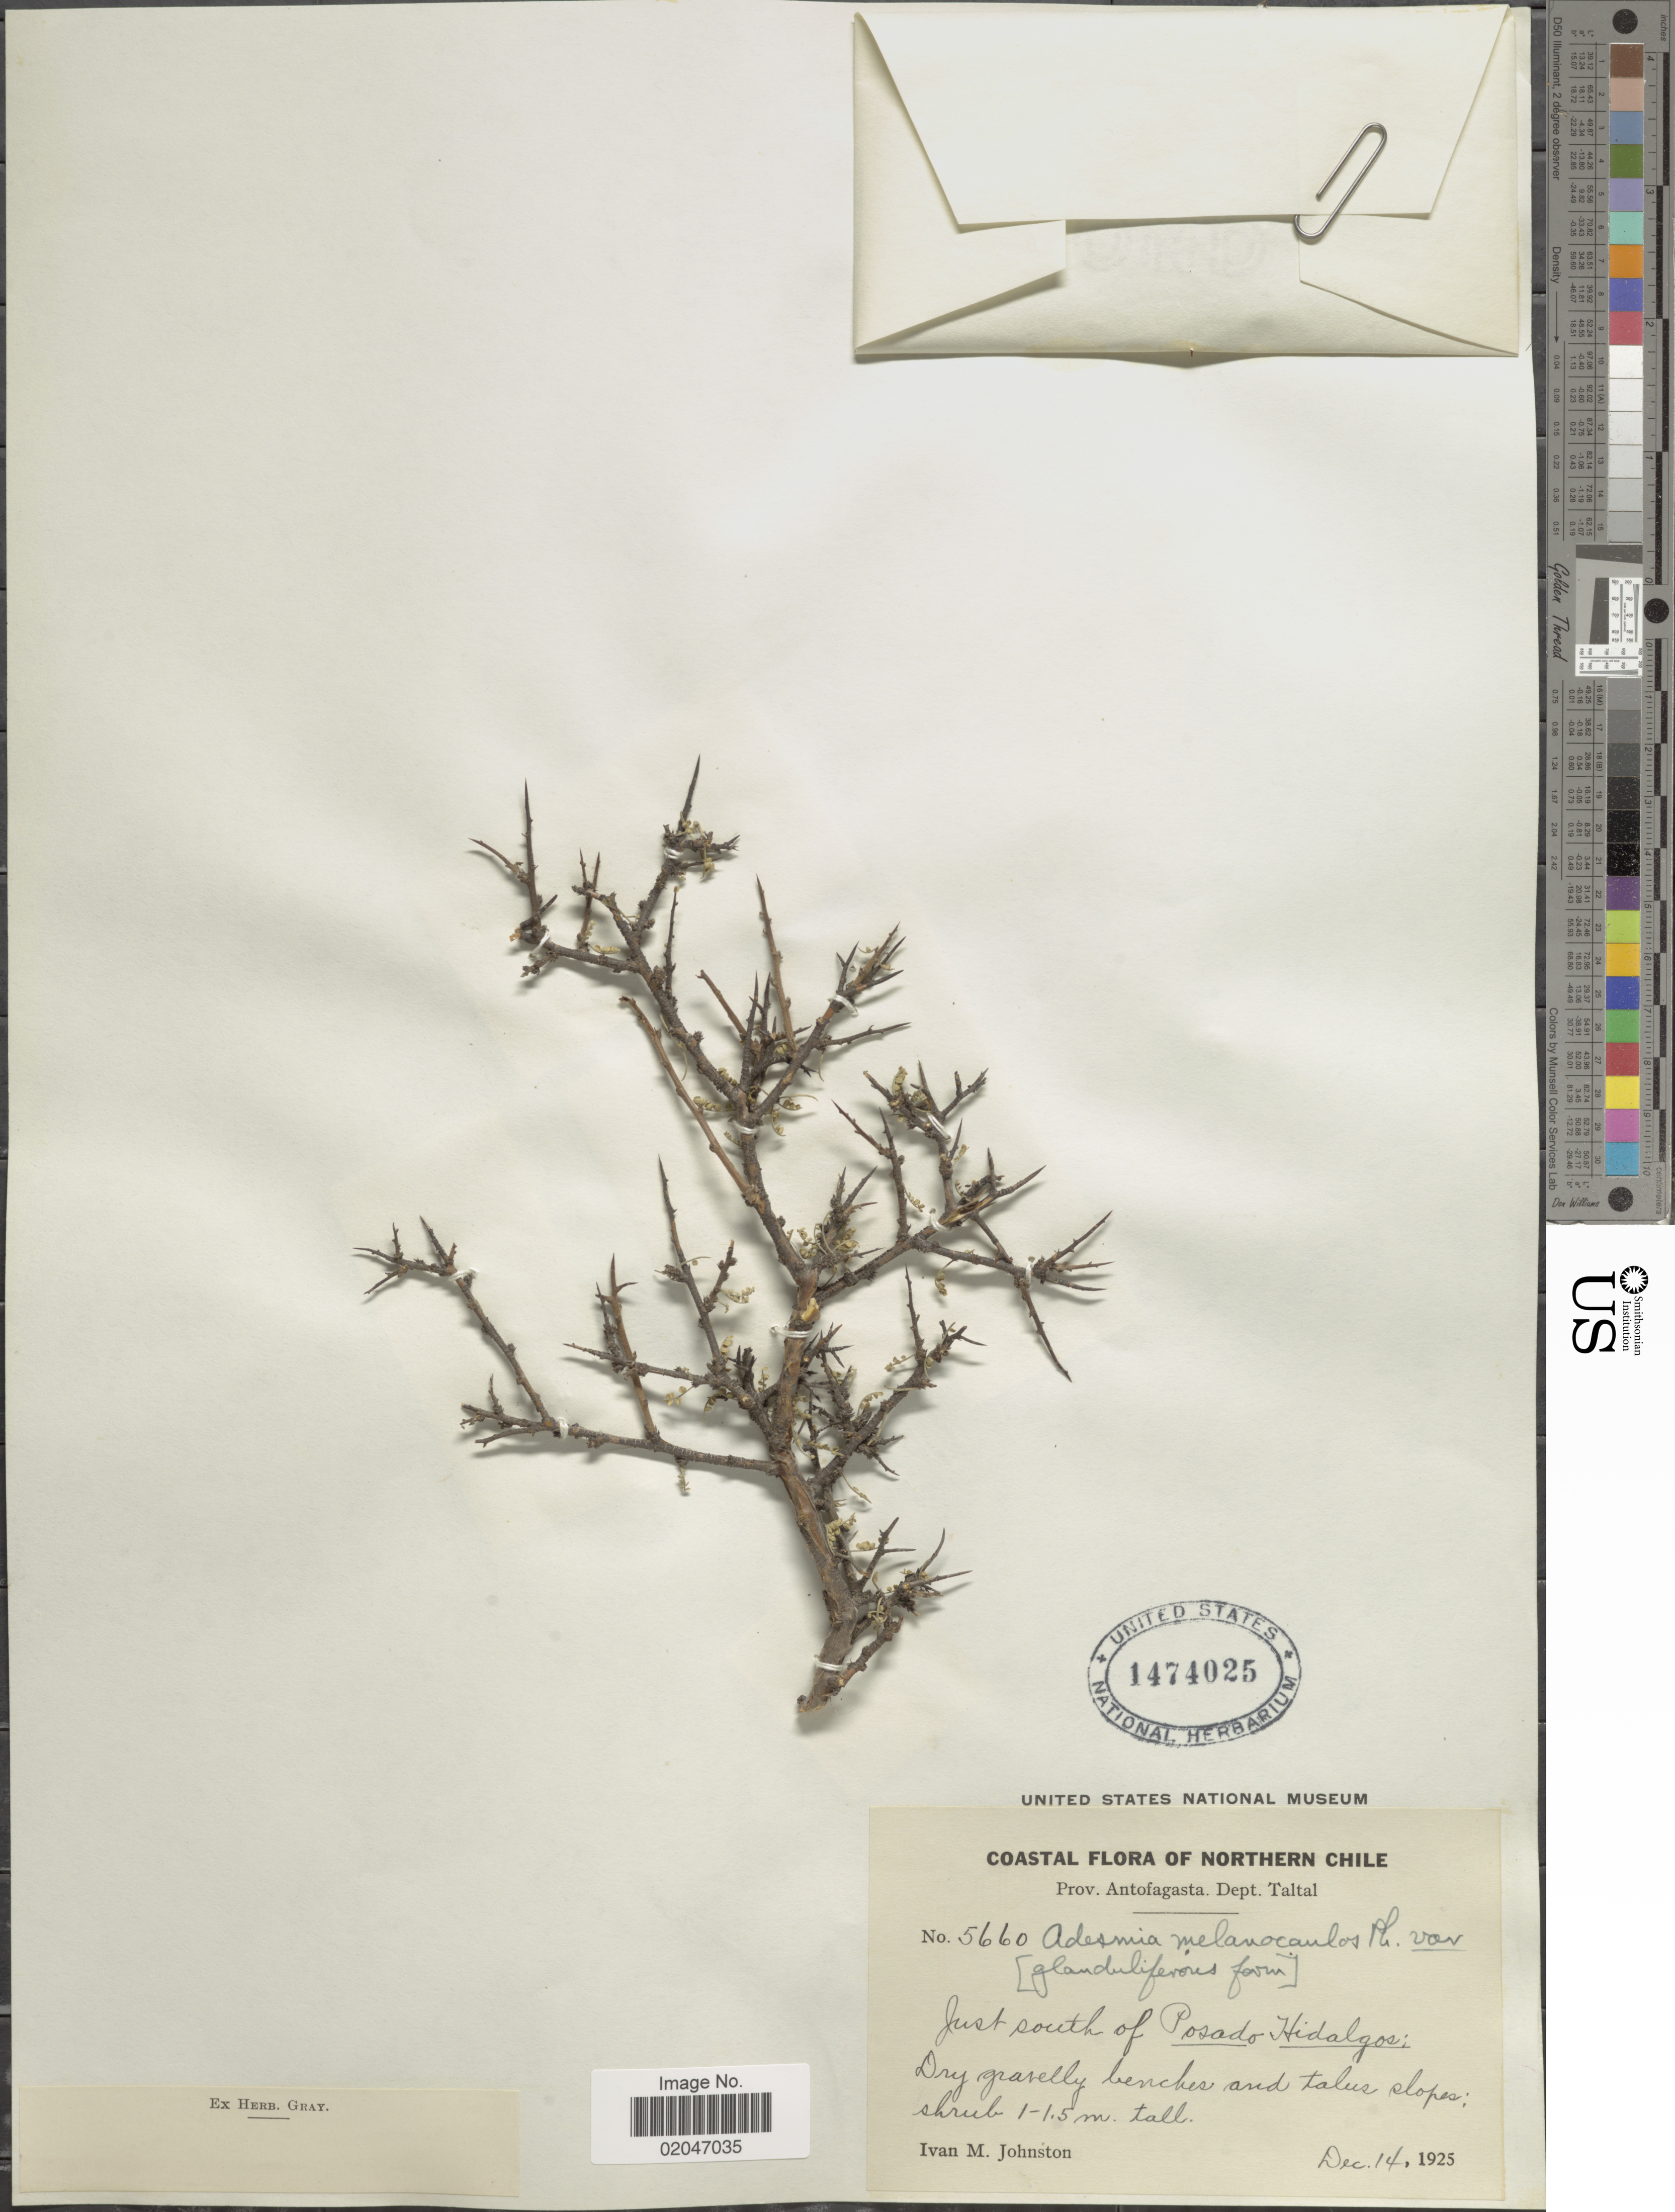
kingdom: Plantae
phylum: Tracheophyta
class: Magnoliopsida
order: Fabales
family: Fabaceae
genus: Adesmia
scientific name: Adesmia melanocaulos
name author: Phil.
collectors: I.M. Johnston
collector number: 5660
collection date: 1925-12-14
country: Chile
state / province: Antofagasta (II)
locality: Dept. Taltal, just south of Posado Hidalgos, dry gravelly benches and talus slopes.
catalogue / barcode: US 1474025